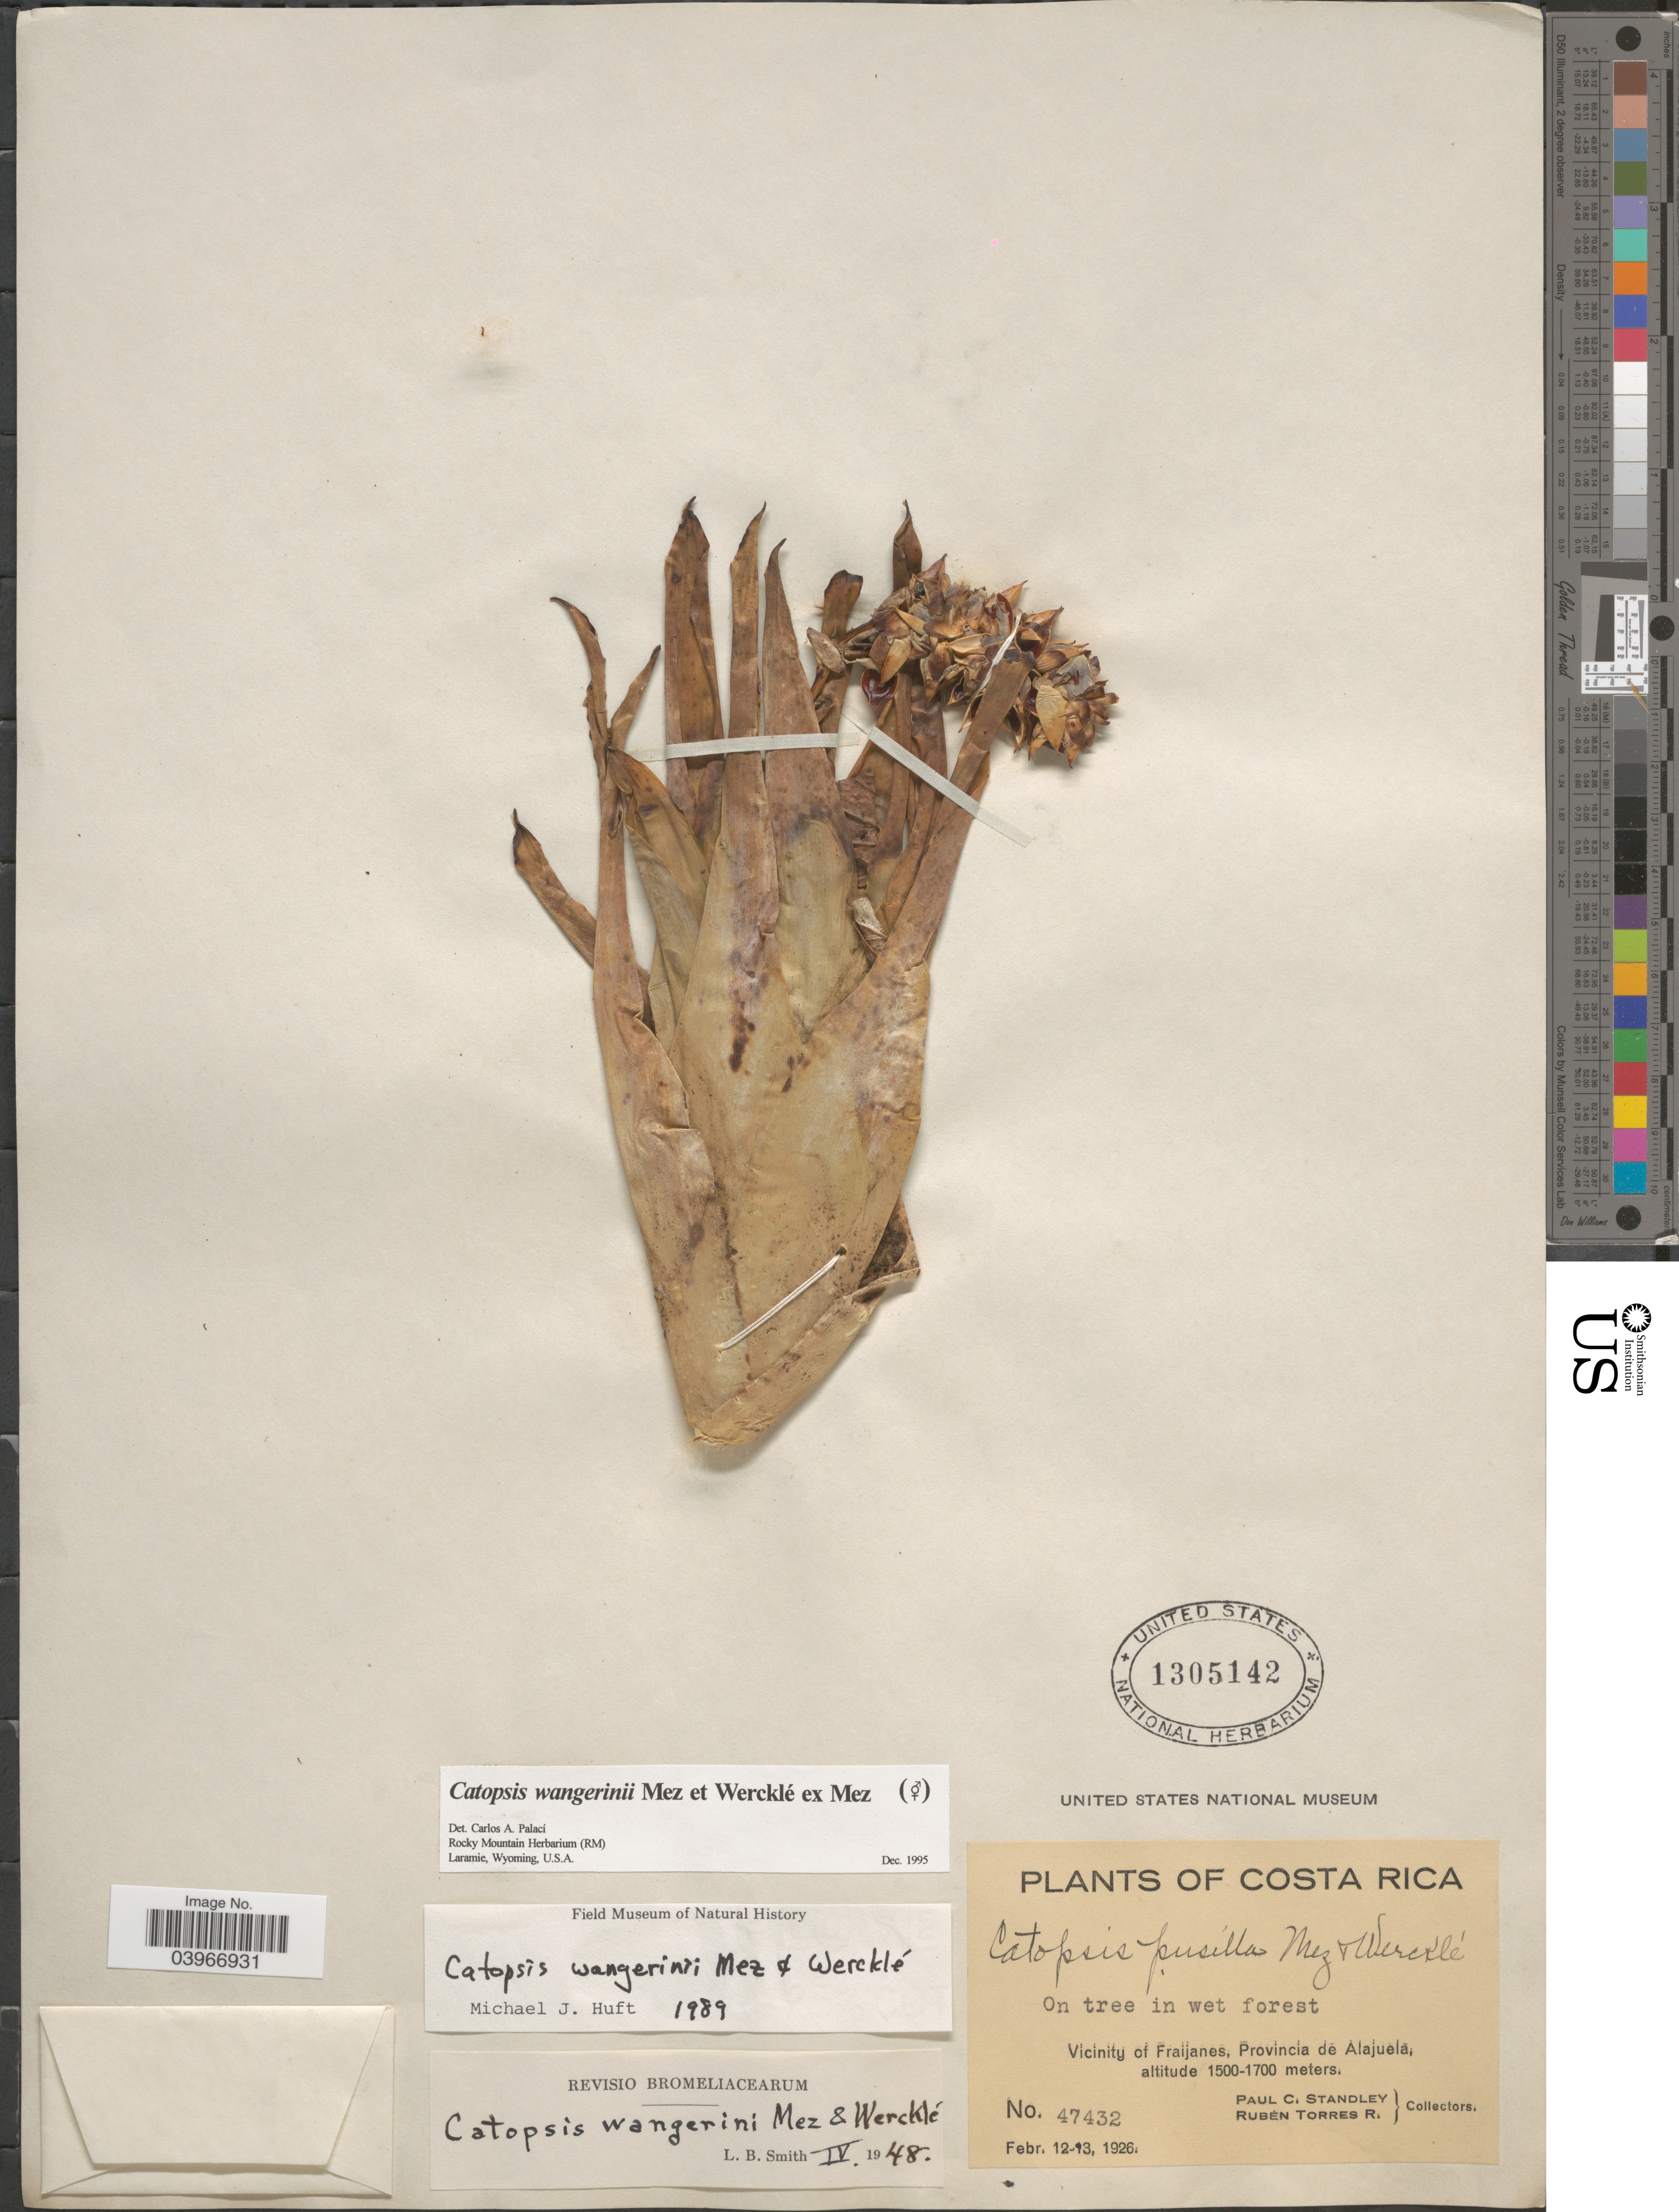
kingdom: Plantae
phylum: Tracheophyta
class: Liliopsida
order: Poales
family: Bromeliaceae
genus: Catopsis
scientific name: Catopsis wangerinii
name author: Mez & Wercklé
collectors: P. C. Standley & R. Torres Rojas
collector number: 47432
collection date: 1926-02-12/1926-02-13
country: Costa Rica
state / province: Alajuela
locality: Vicinity of Fraijanes.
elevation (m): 1500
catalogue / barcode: US 1305142